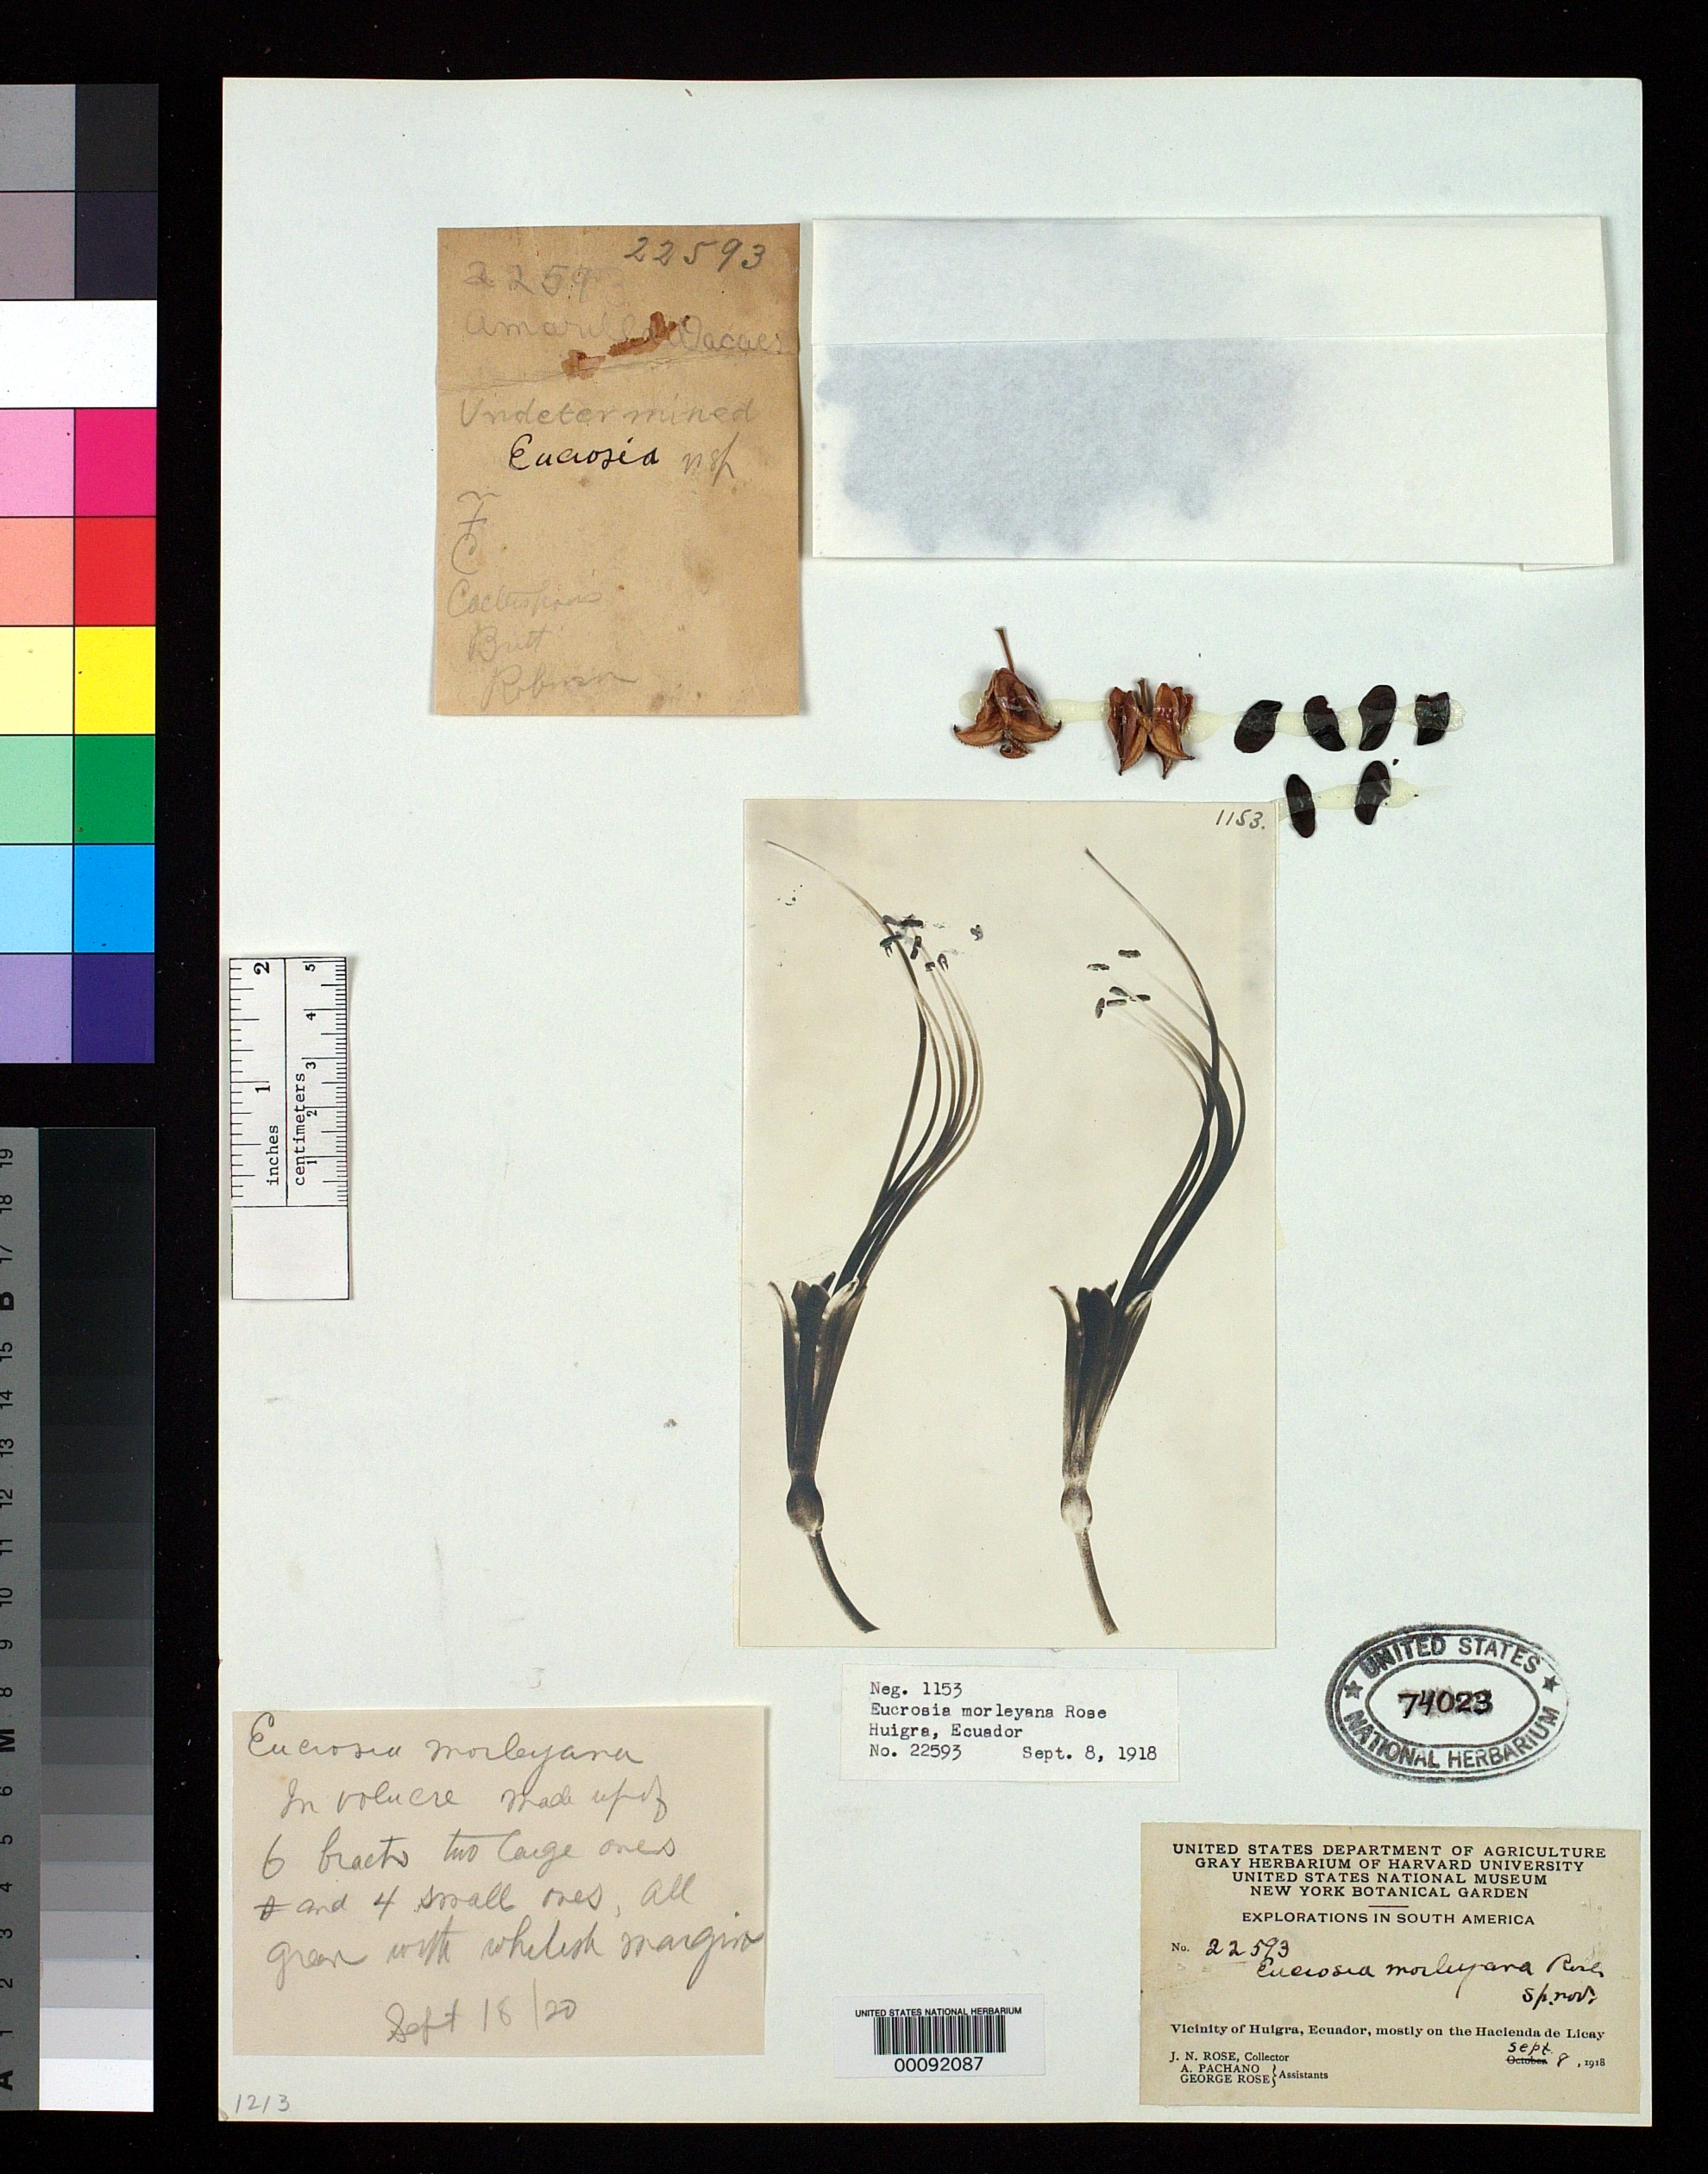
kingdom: Plantae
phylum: Tracheophyta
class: Liliopsida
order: Asparagales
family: Amaryllidaceae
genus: Eucrosia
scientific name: Eucrosia morleyana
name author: Rose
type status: Isotype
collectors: J. N. Rose, A. Pachano & G. Rose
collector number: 22593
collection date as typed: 08 Sep 1918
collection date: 1918-09-08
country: Ecuador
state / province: Chimborazo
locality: Vicinity of Huigra, mostly on the Hacienda de Licay.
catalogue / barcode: US 74023